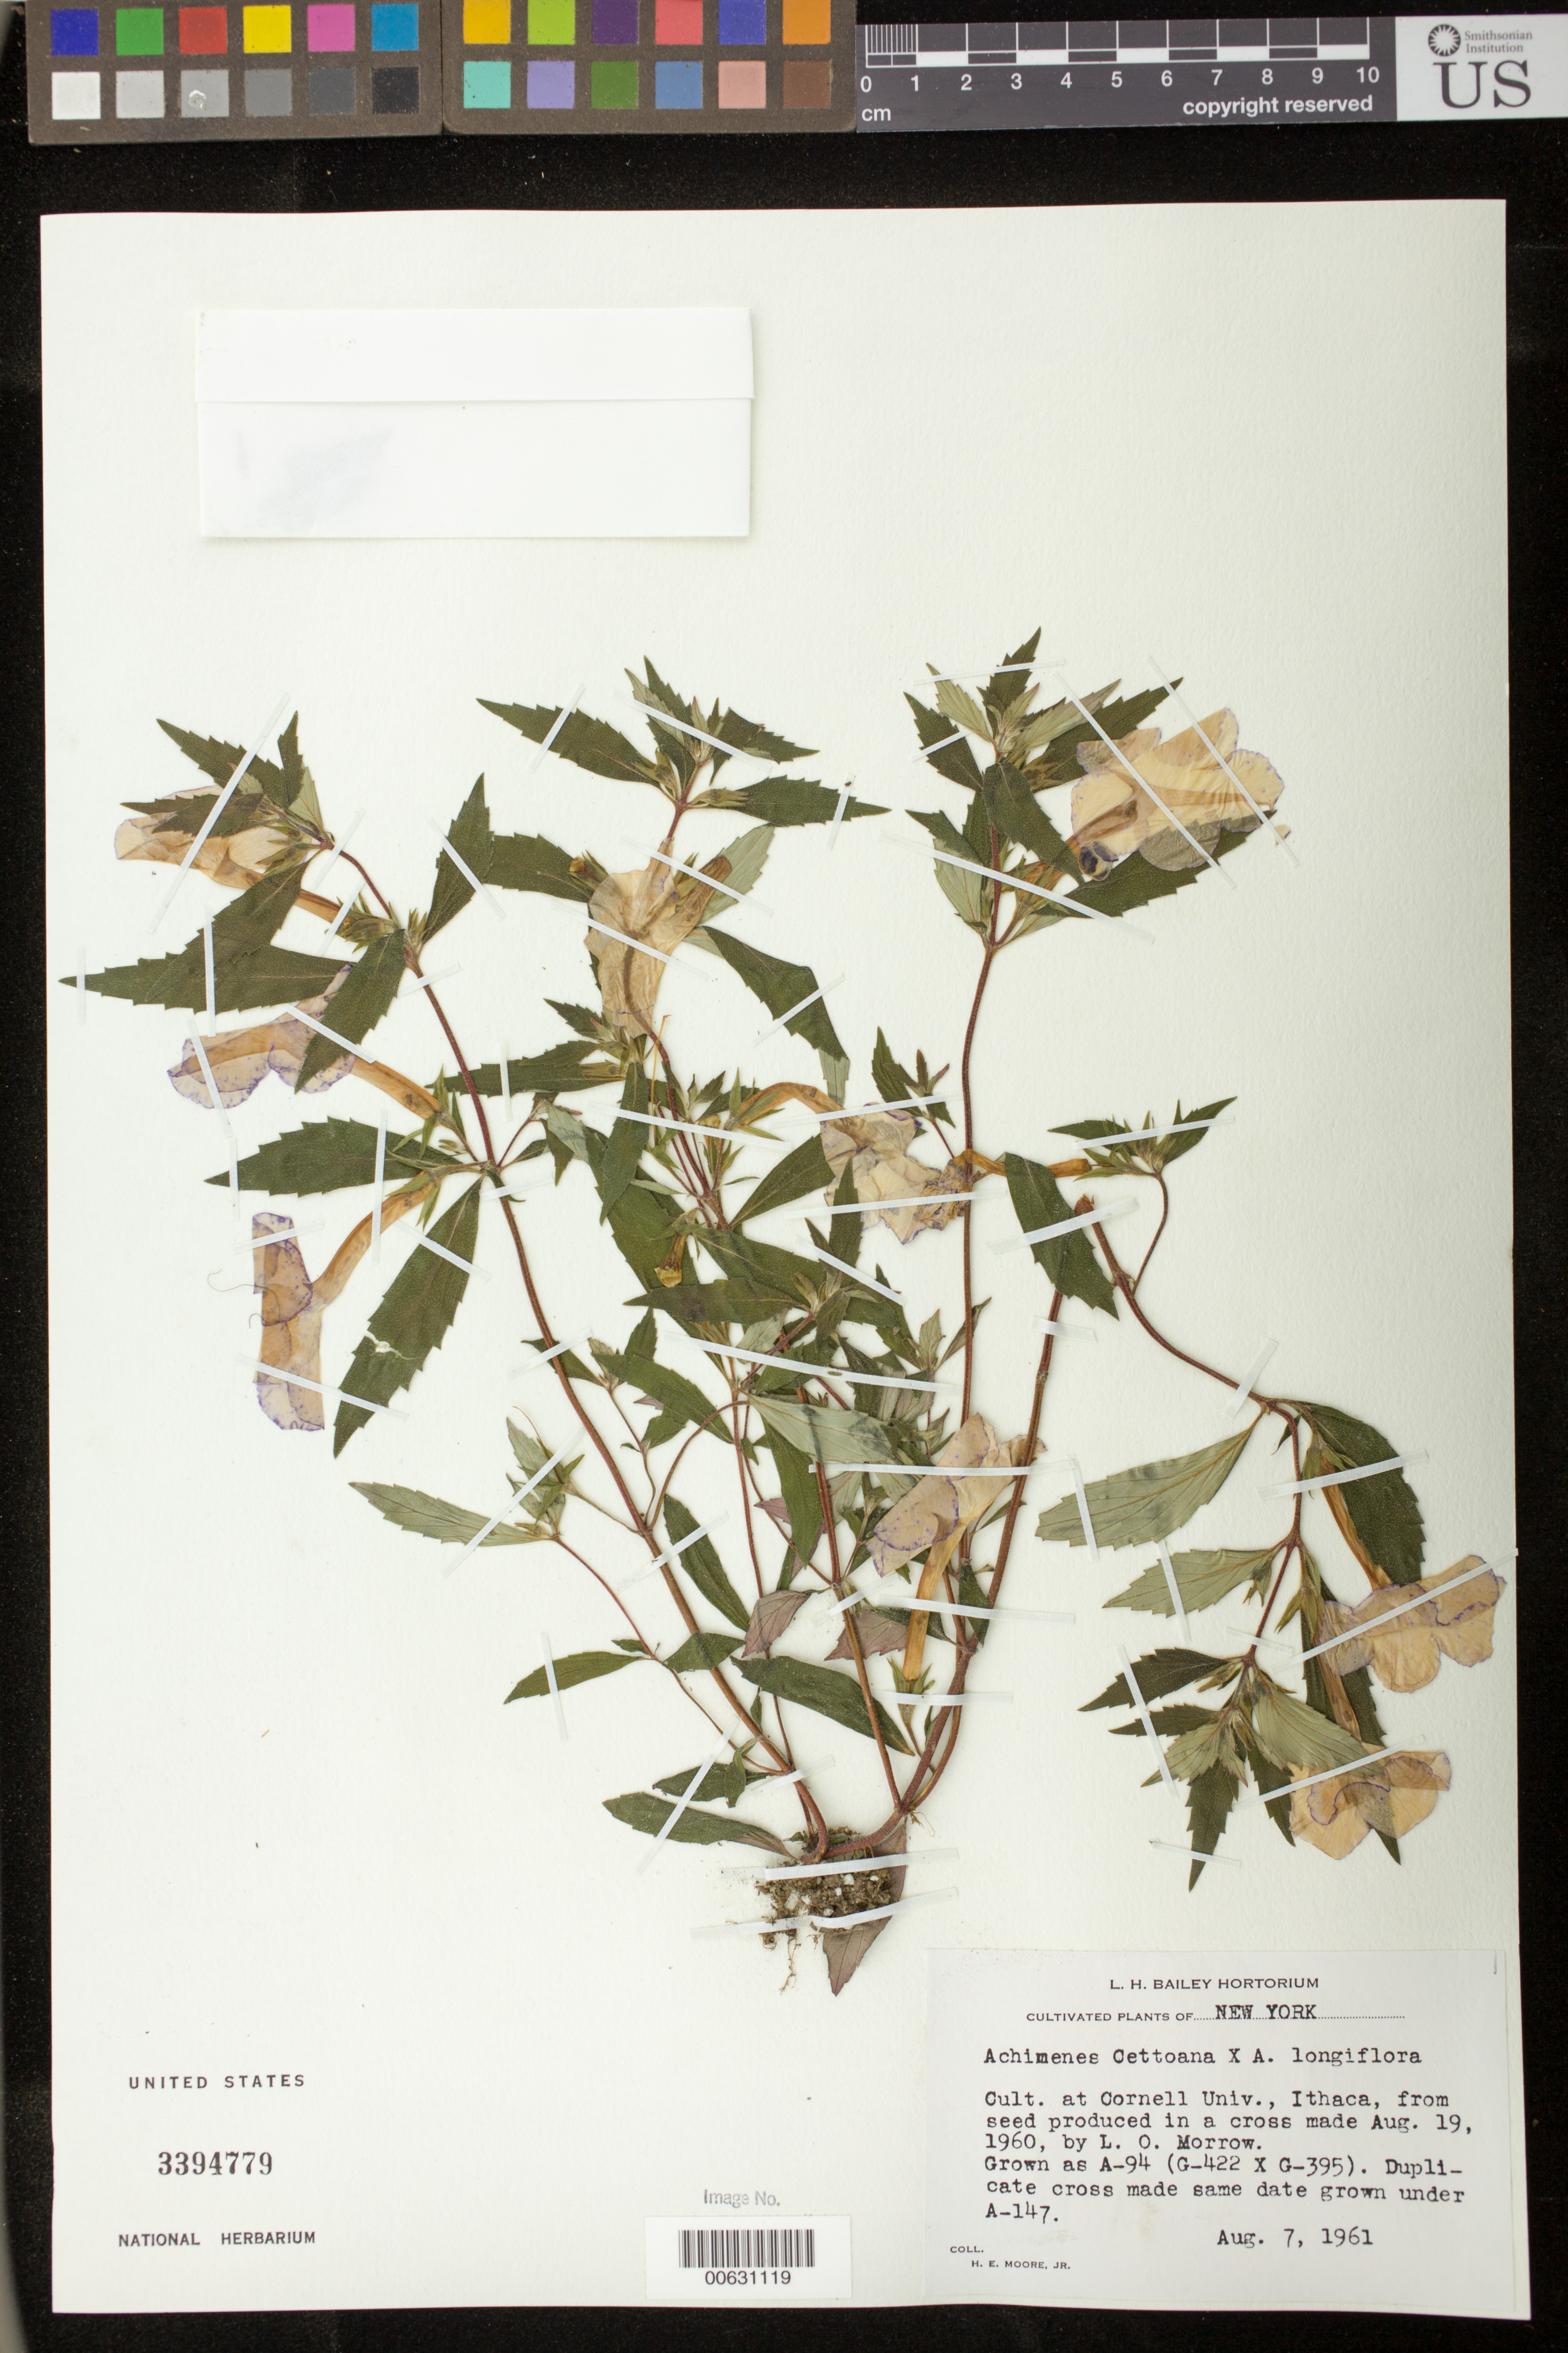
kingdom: Plantae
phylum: Tracheophyta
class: Magnoliopsida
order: Lamiales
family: Gesneriaceae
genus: Achimenes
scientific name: Achimenes hybrid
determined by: Skog, Laurence E.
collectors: H. E. Moore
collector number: s.n. [A-147]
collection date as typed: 07 Aug 1961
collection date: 1961-08-07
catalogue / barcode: US 3394779